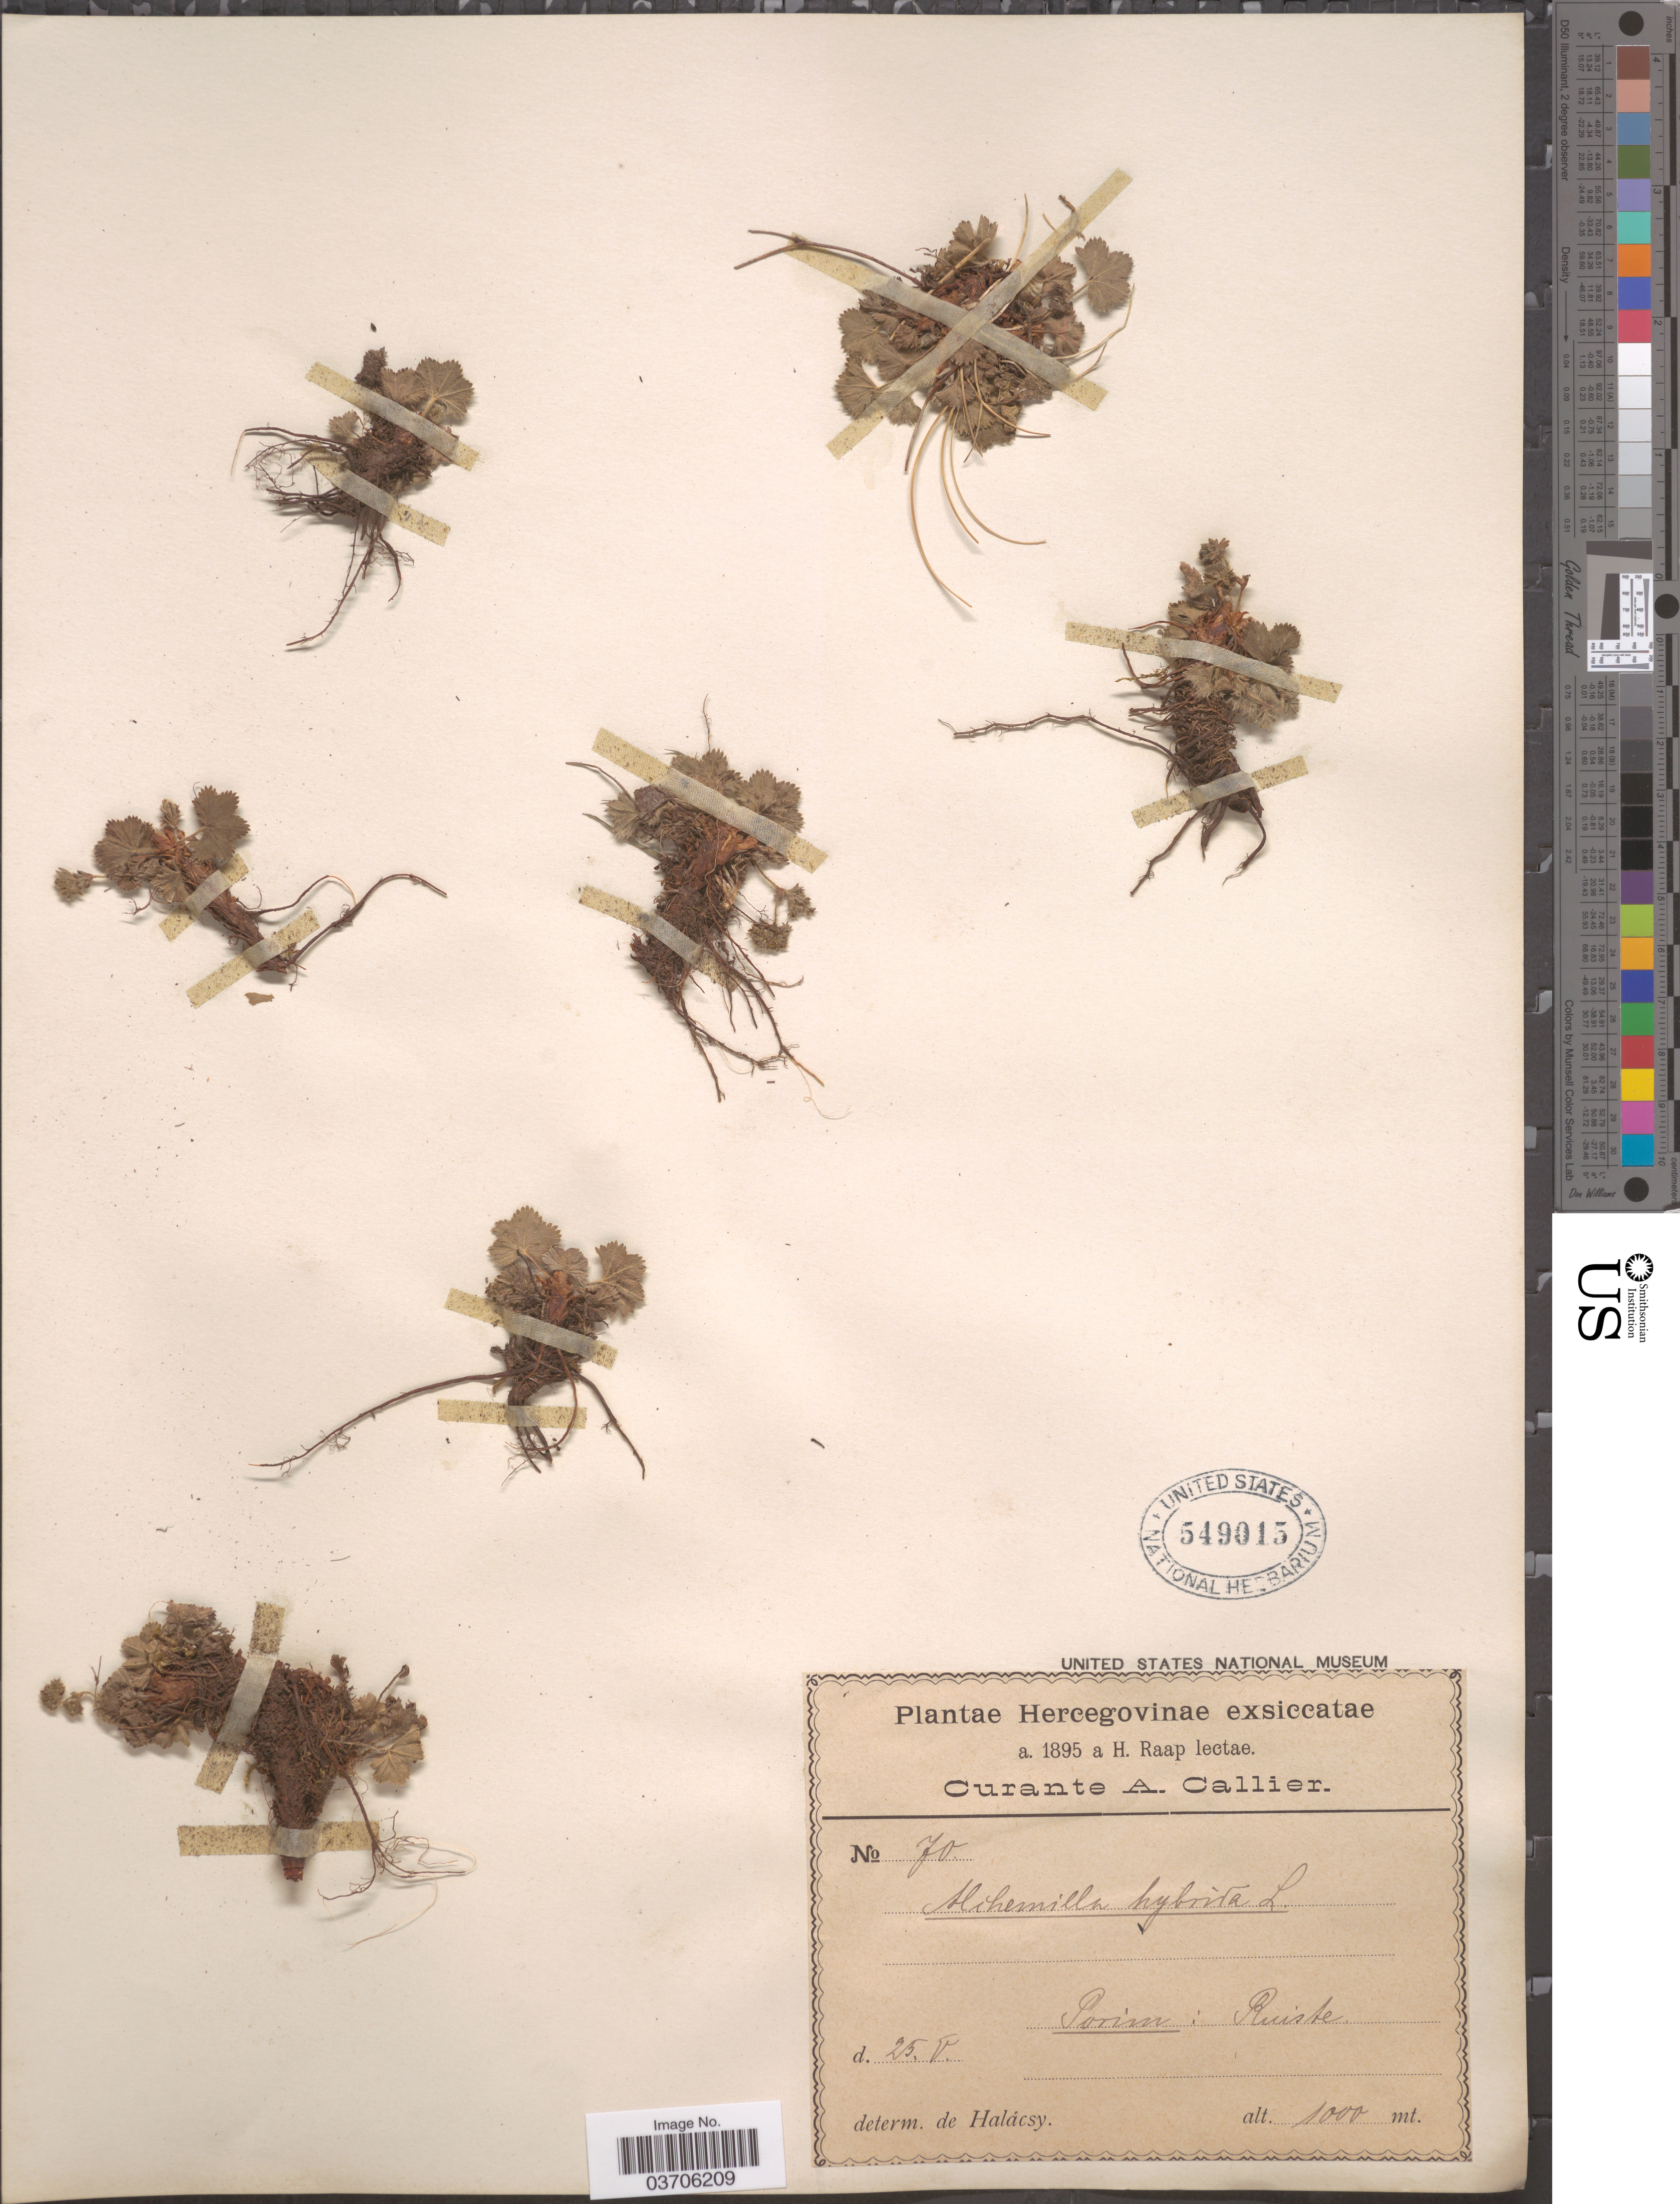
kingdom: Plantae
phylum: Tracheophyta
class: Magnoliopsida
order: Rosales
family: Rosaceae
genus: Alchemilla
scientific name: Alchemilla hybrida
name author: (L.) L.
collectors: H. Raap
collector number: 70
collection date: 1895-05-25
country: Bosnia and Herzegovina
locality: Hercegnoviae. Porim: Ruiste.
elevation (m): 1000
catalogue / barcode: US 549015